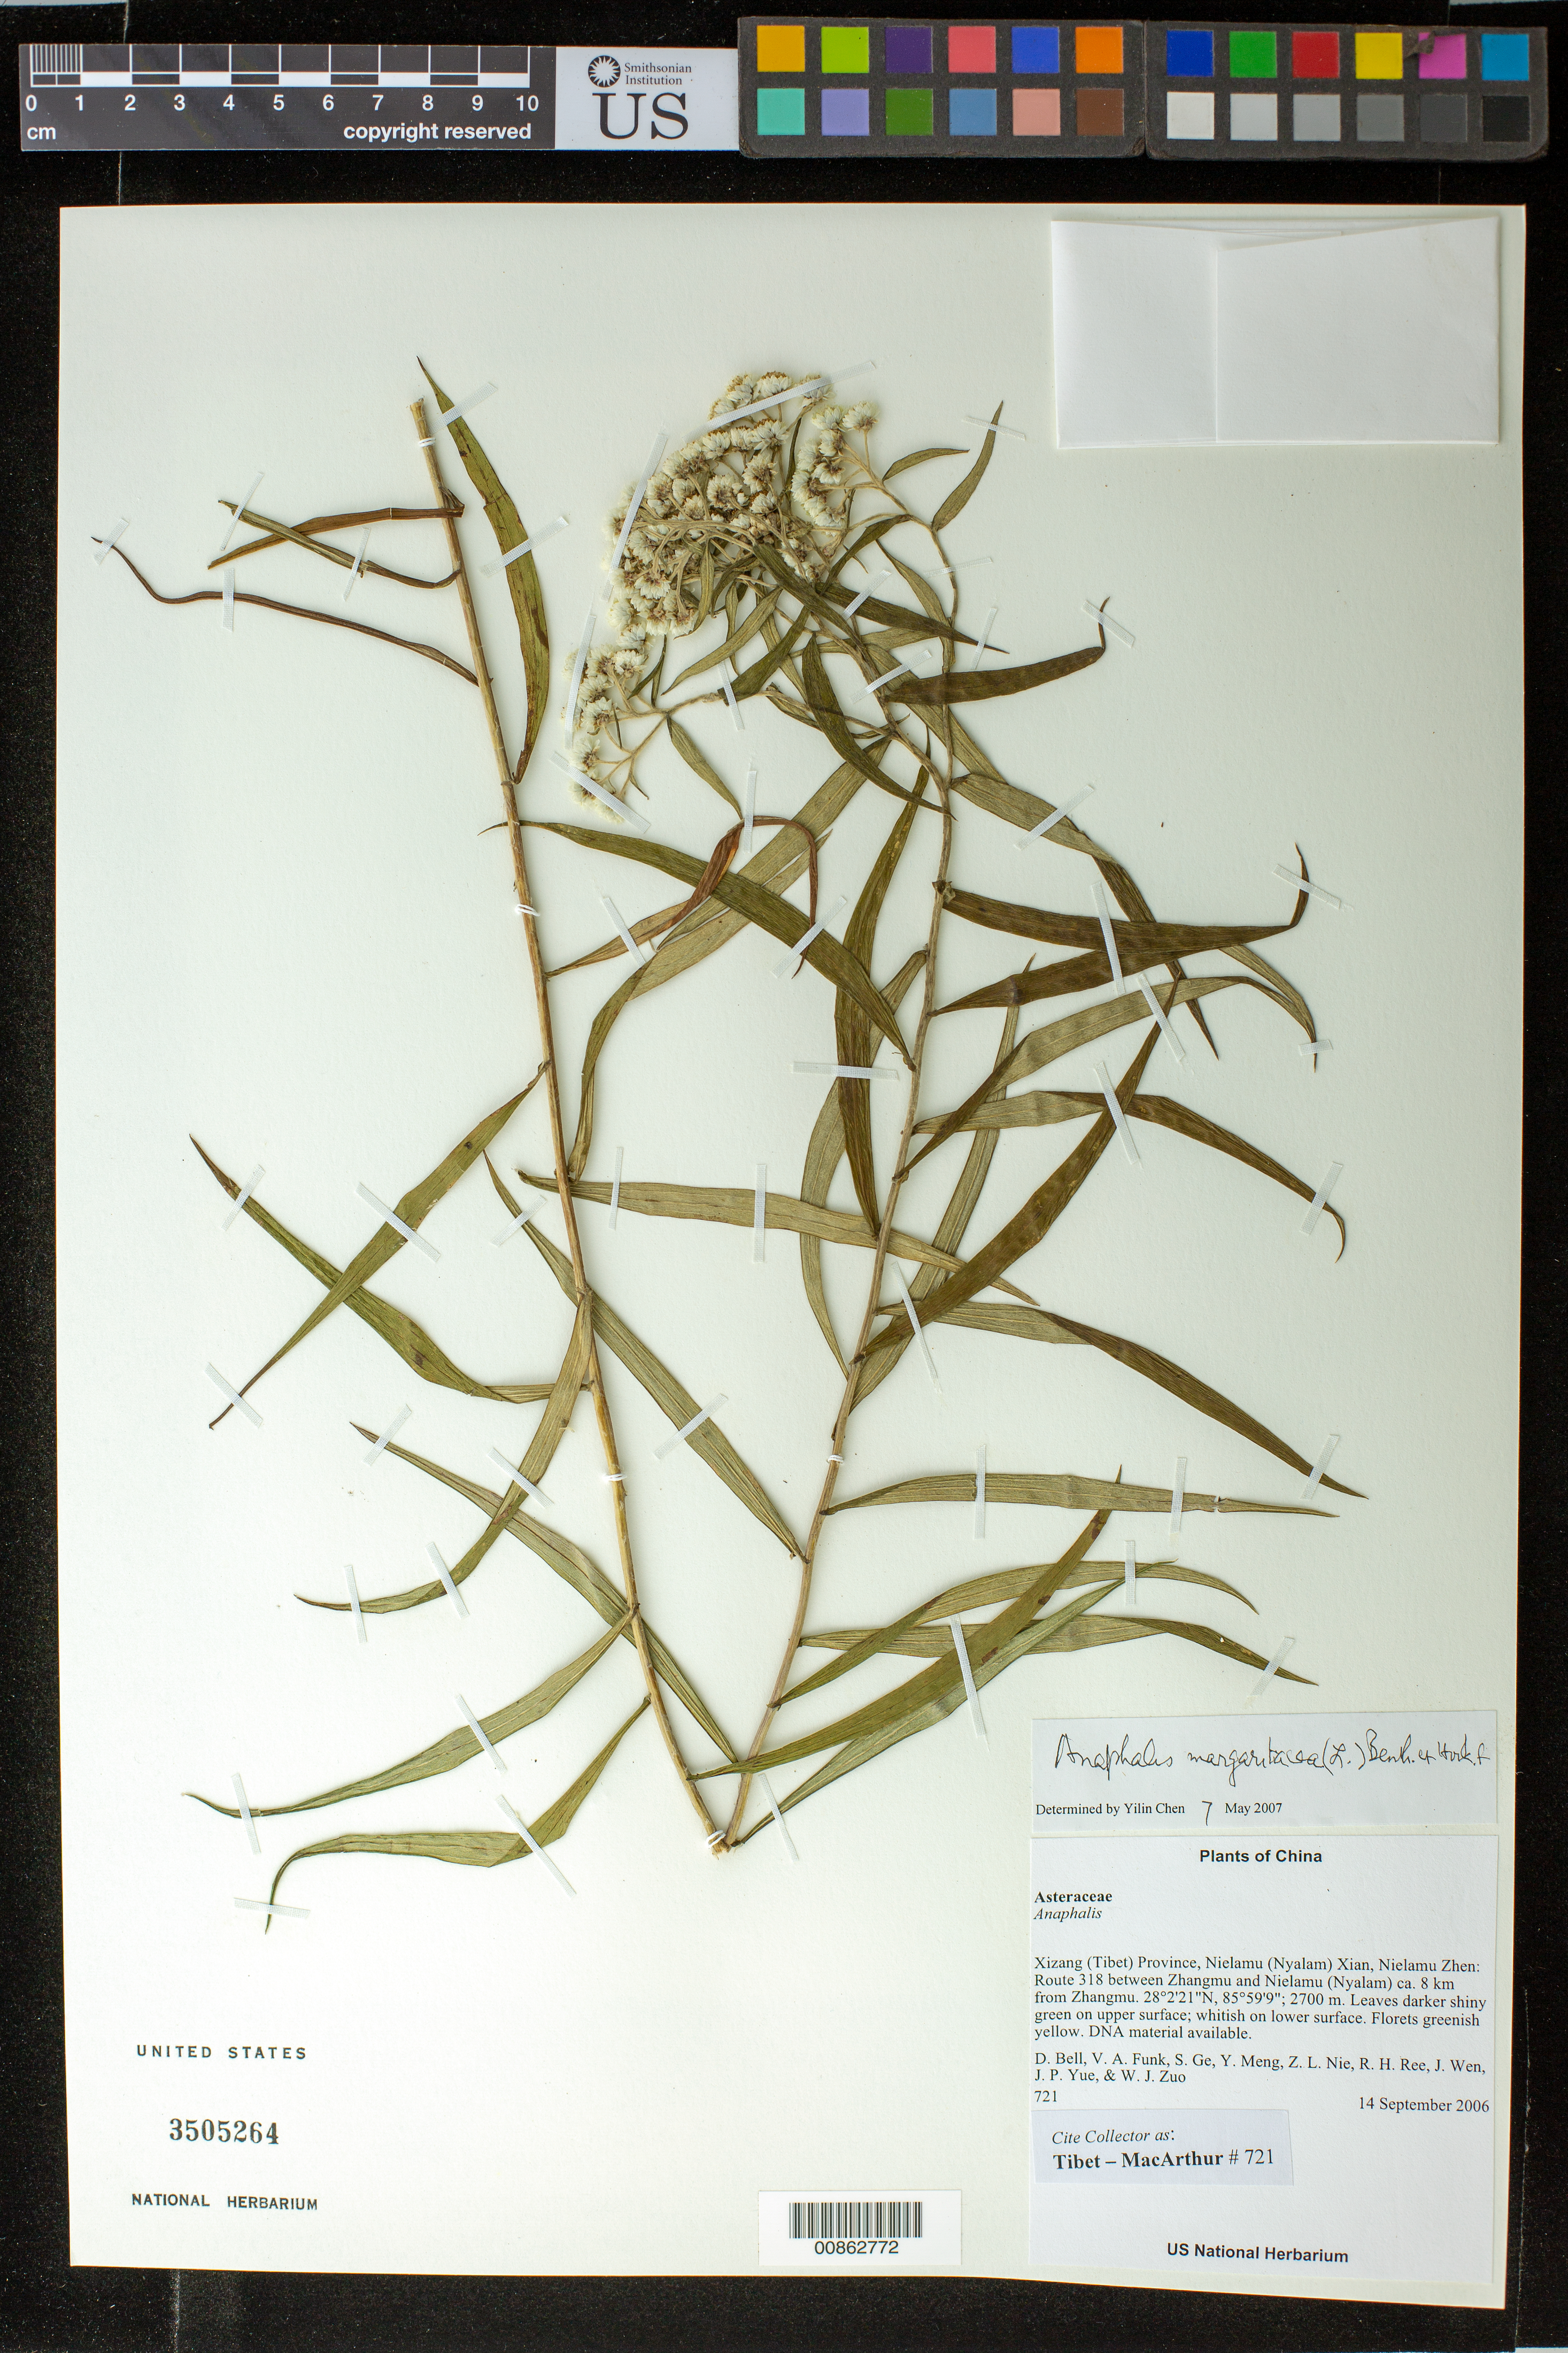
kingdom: Plantae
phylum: Tracheophyta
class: Magnoliopsida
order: Asterales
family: Asteraceae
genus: Anaphalis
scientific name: Anaphalis margaritacea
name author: (L.) Benth. & Hook. f.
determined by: Yilin Chen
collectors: Tibet-MacArthur, D. A. Bell, V. Funk, S. Ge, Y. Meng, Z. Nie, R. Ree, J. Wen, J. Yue & W. Zuo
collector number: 721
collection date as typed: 14 Sep 2006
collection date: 2006-09-14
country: China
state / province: Xizang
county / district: Nielamu (Nyalam) Xian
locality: Nielamu Zhen. Route 318 between Zhangmu and Nielamu (Nyalam) ca. 8 km from Zhangmu.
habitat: Rocky slope with scattered shrubs.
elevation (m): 2700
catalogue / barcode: US 3505264